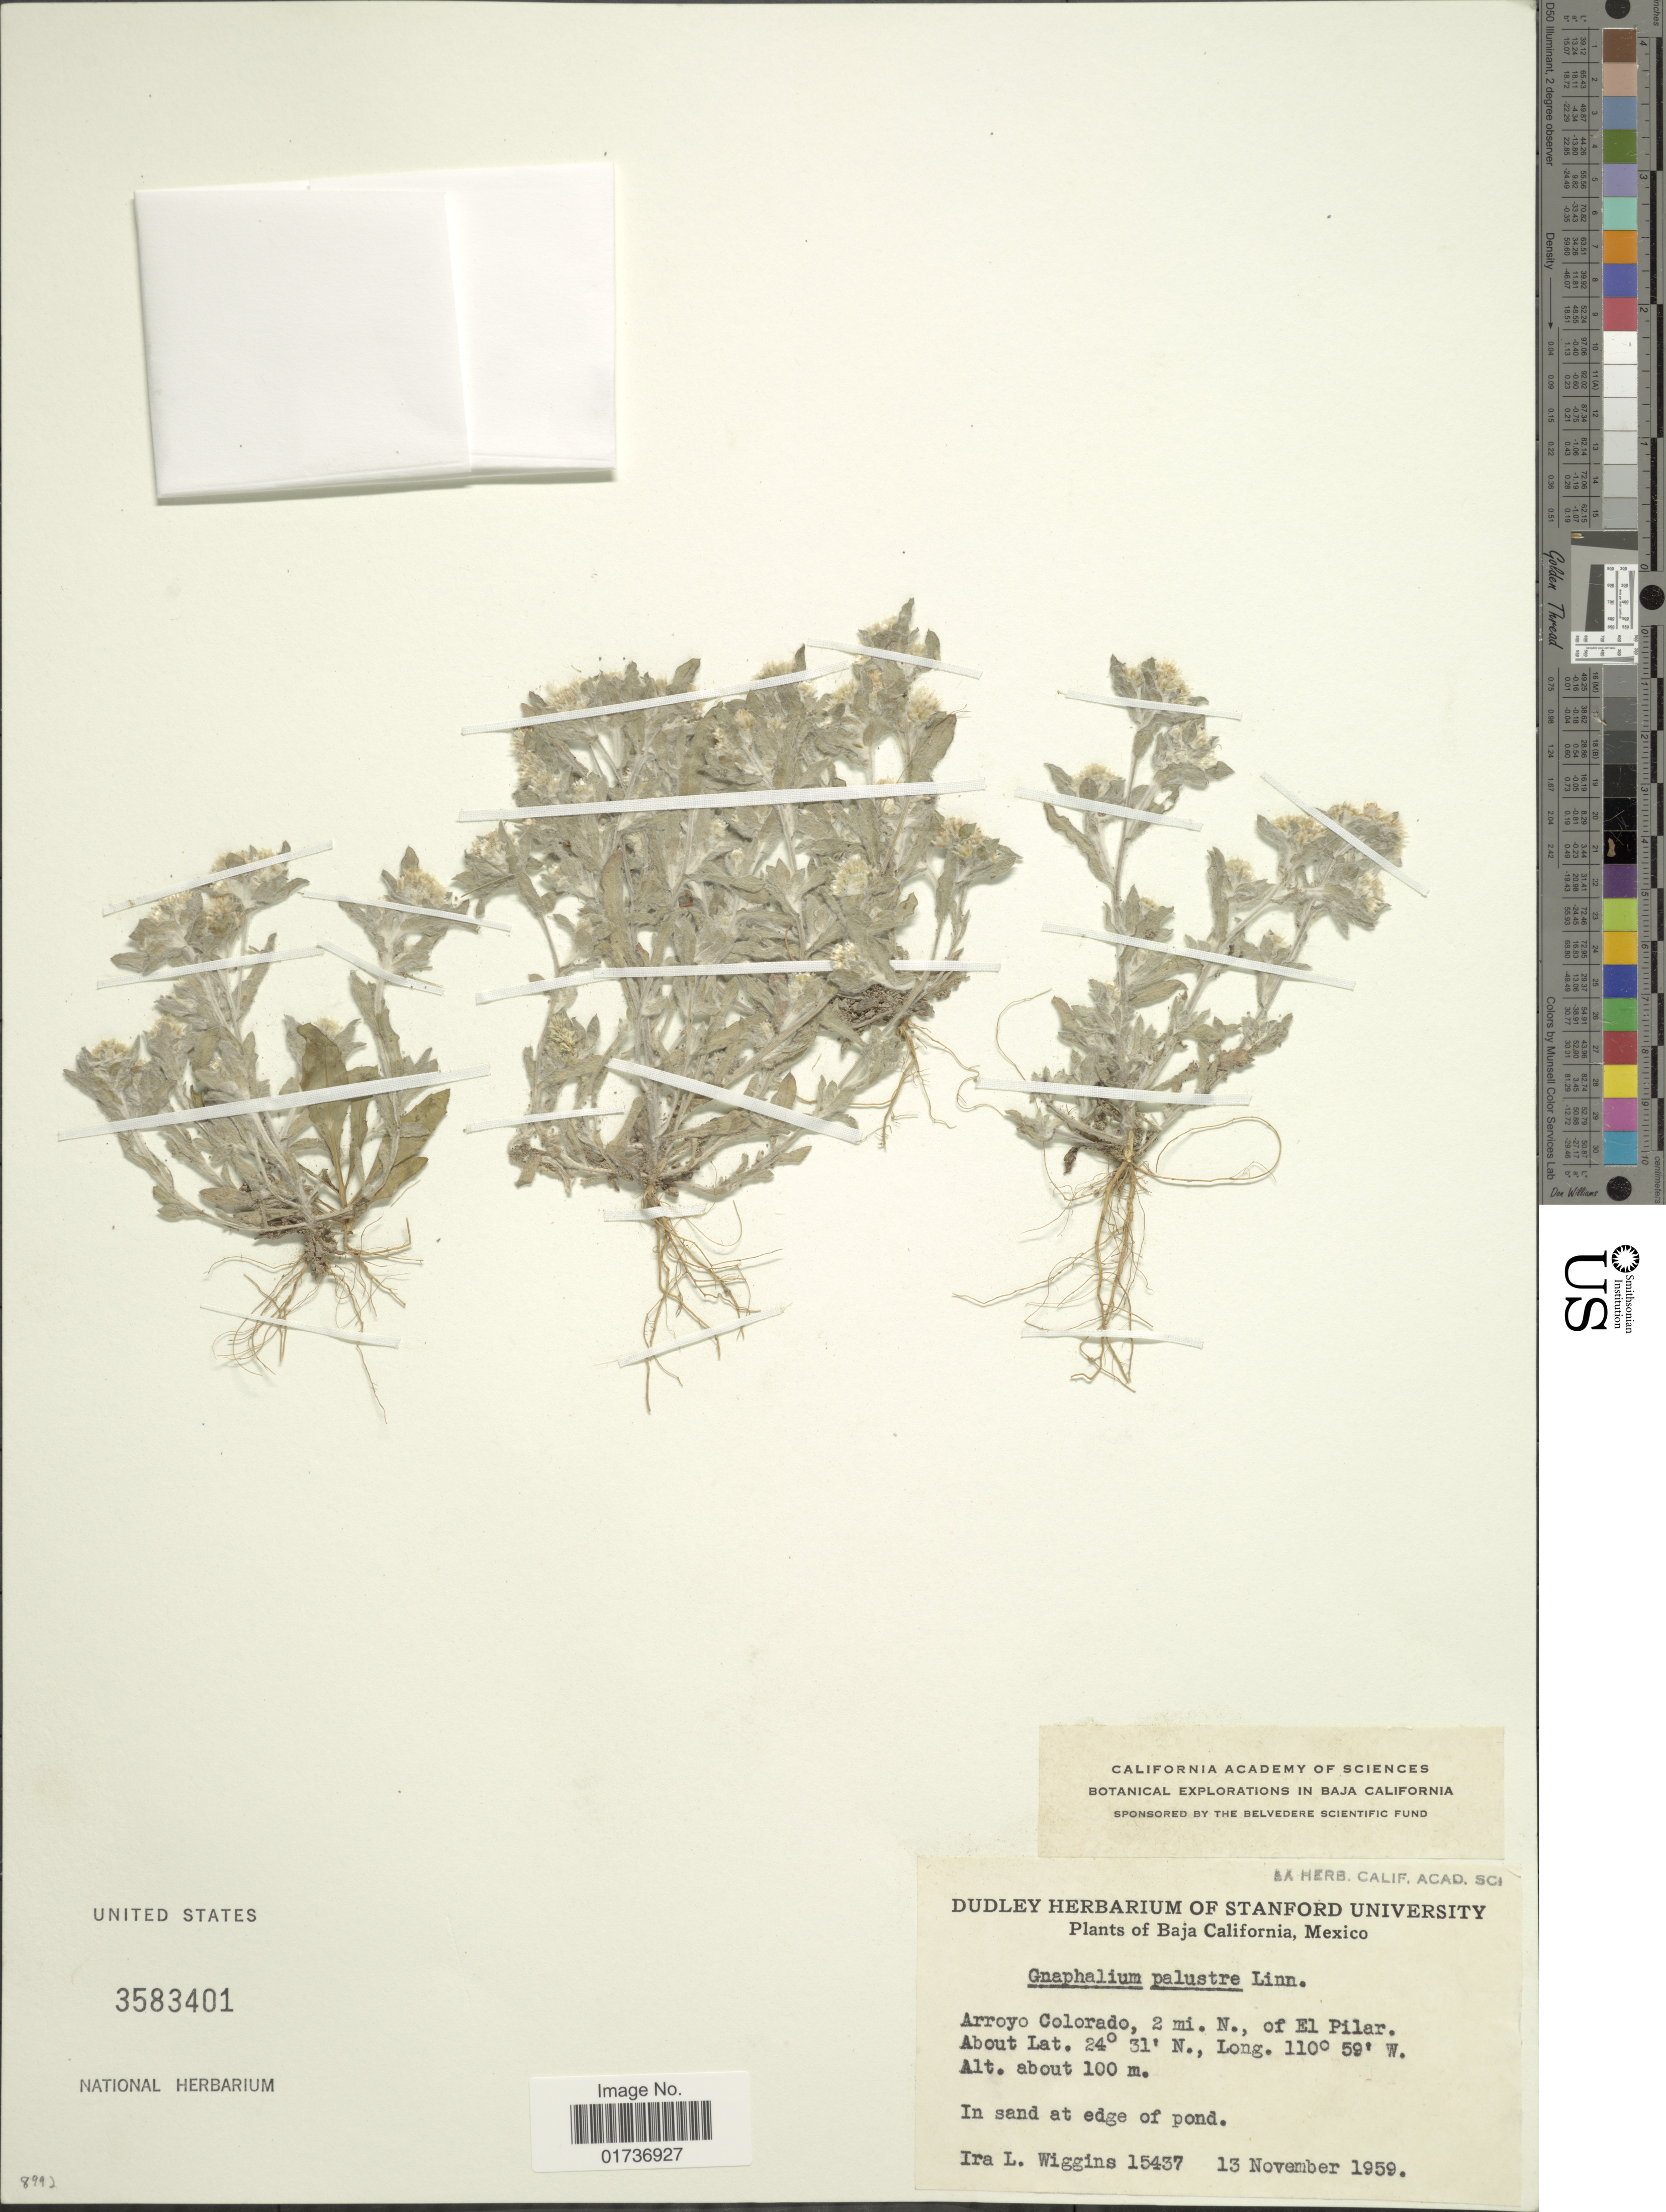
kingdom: Plantae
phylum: Tracheophyta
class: Magnoliopsida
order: Asterales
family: Asteraceae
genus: Gnaphalium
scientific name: Gnaphalium palustre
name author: Nutt.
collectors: I. L. Wiggins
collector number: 15437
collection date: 1959-11-13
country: Mexico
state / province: Baja California Sur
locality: Arroyo Colorado, 2 mi N of El Pilar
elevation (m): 100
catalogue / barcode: US 3583401